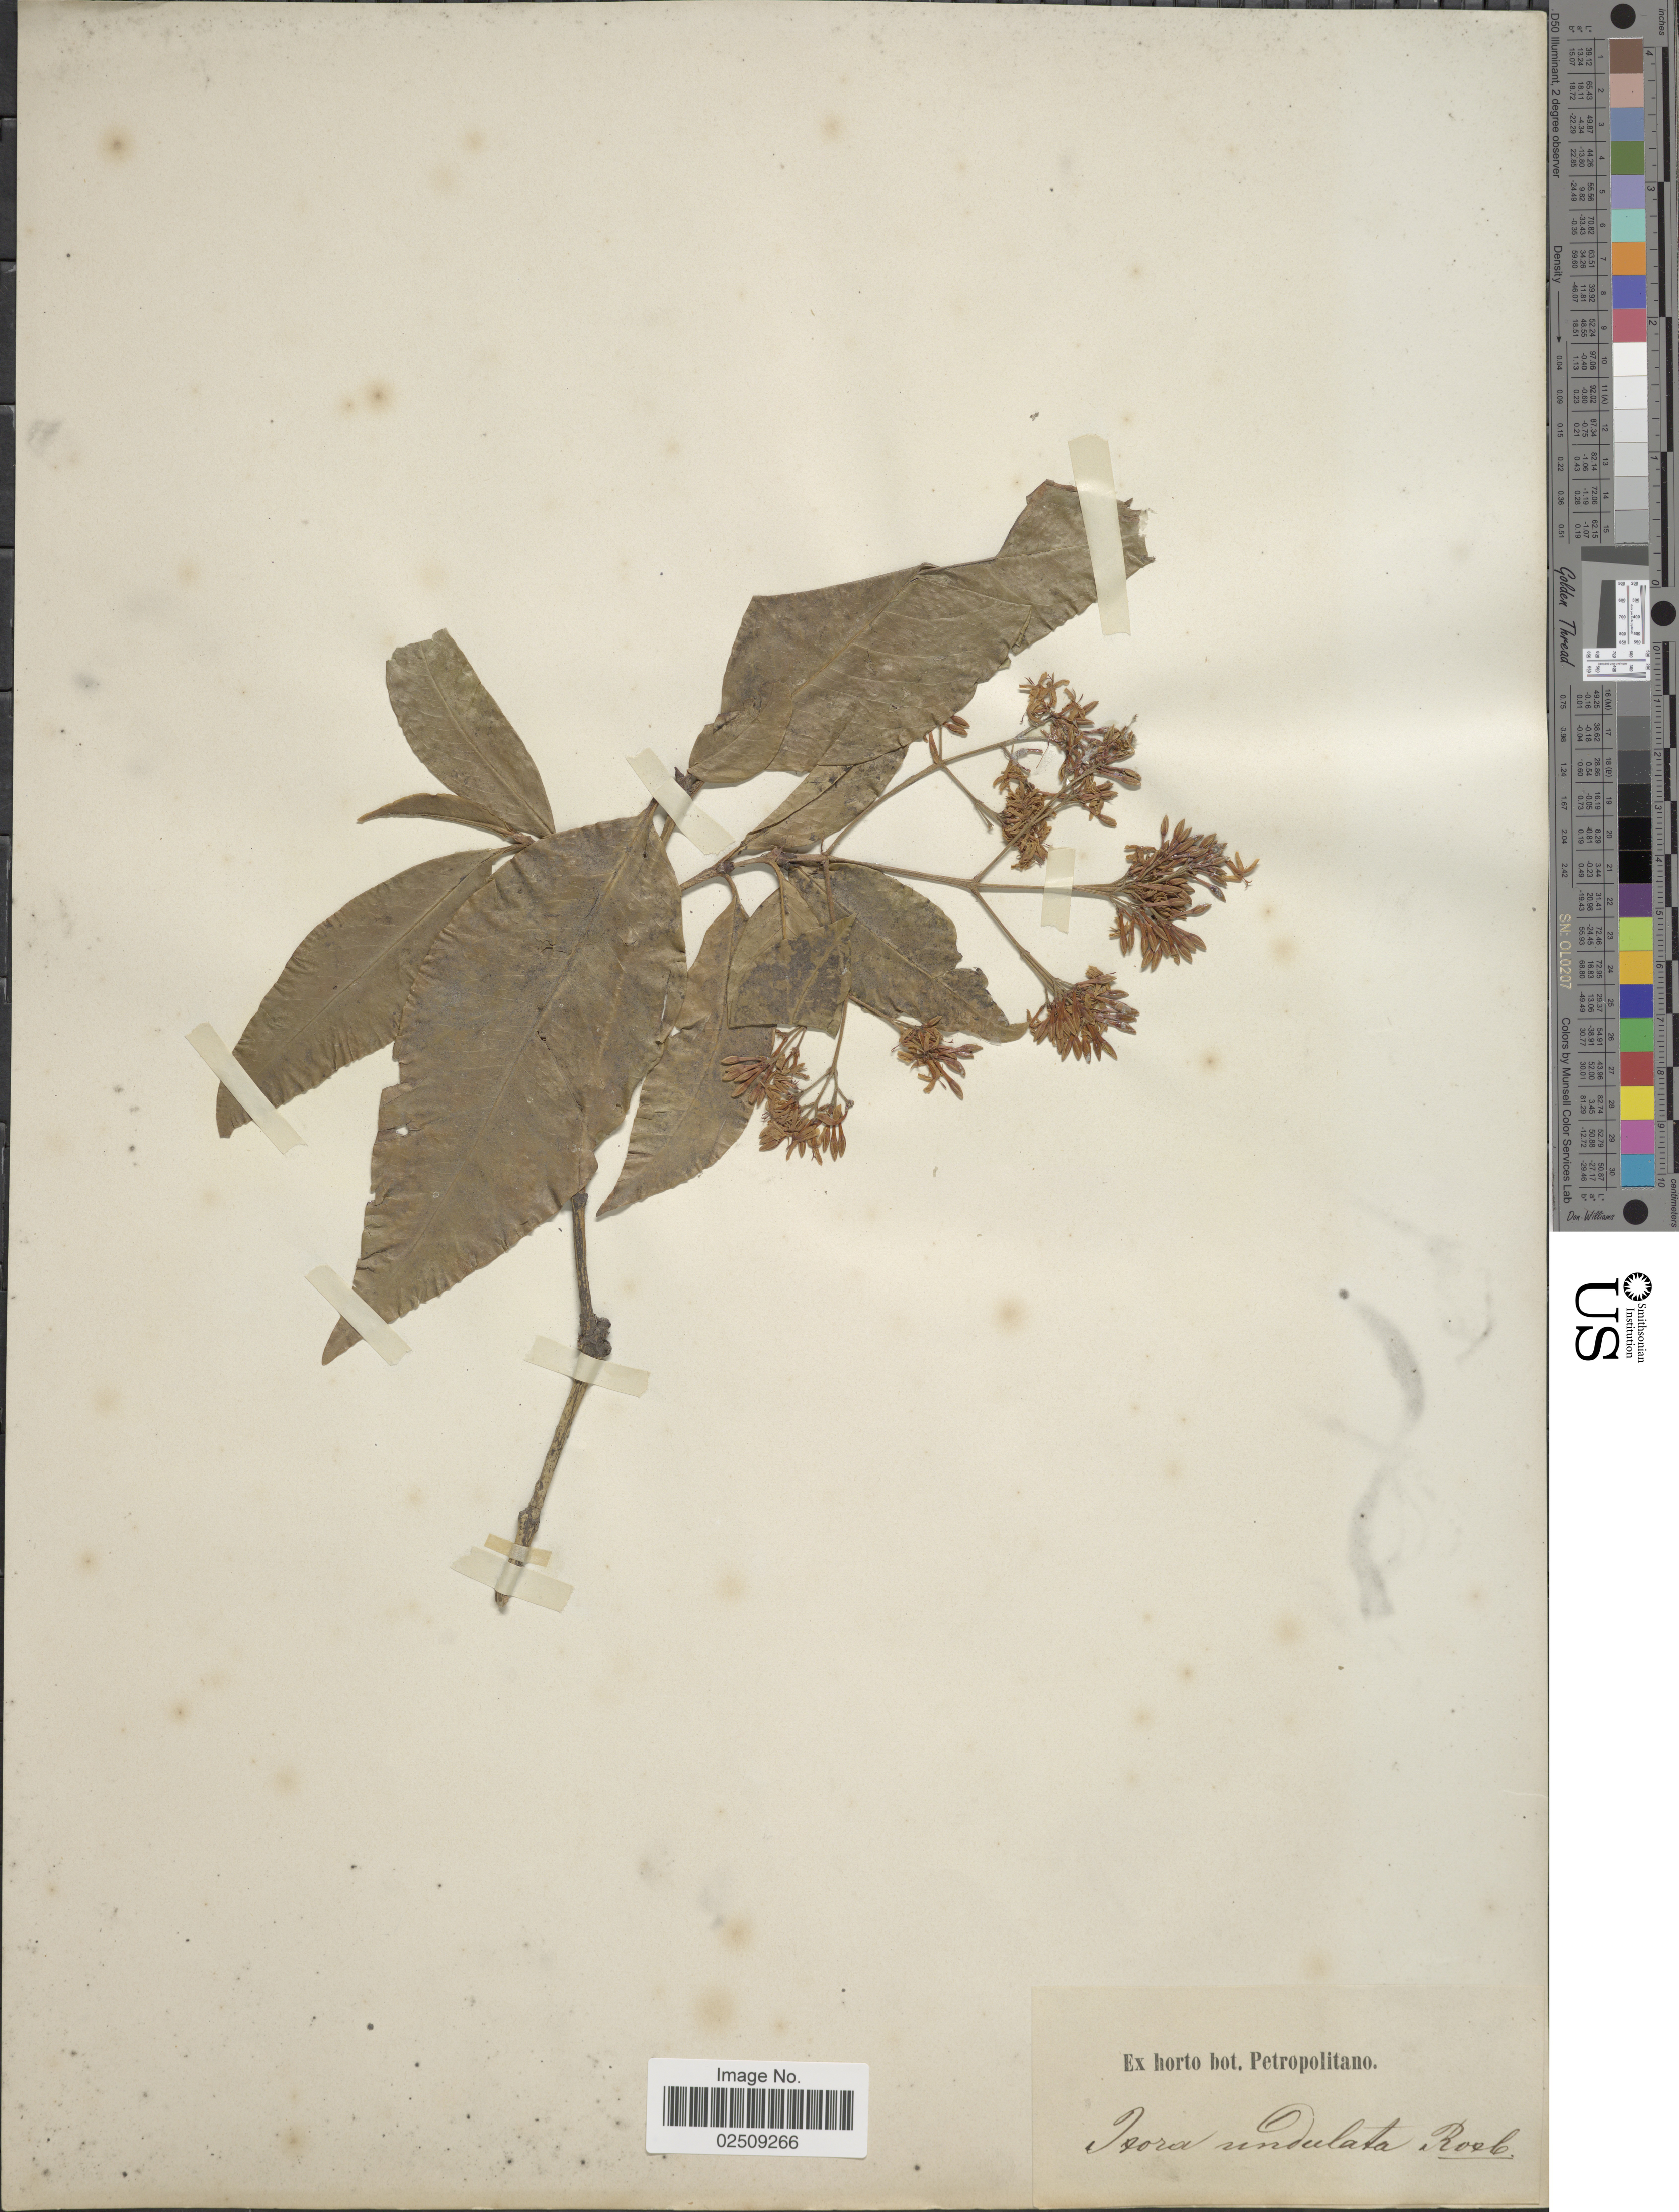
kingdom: Plantae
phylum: Tracheophyta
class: Magnoliopsida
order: Gentianales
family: Rubiaceae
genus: Ixora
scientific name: Ixora undulata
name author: Roxb.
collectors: ex Horto Bot. Petropolitano